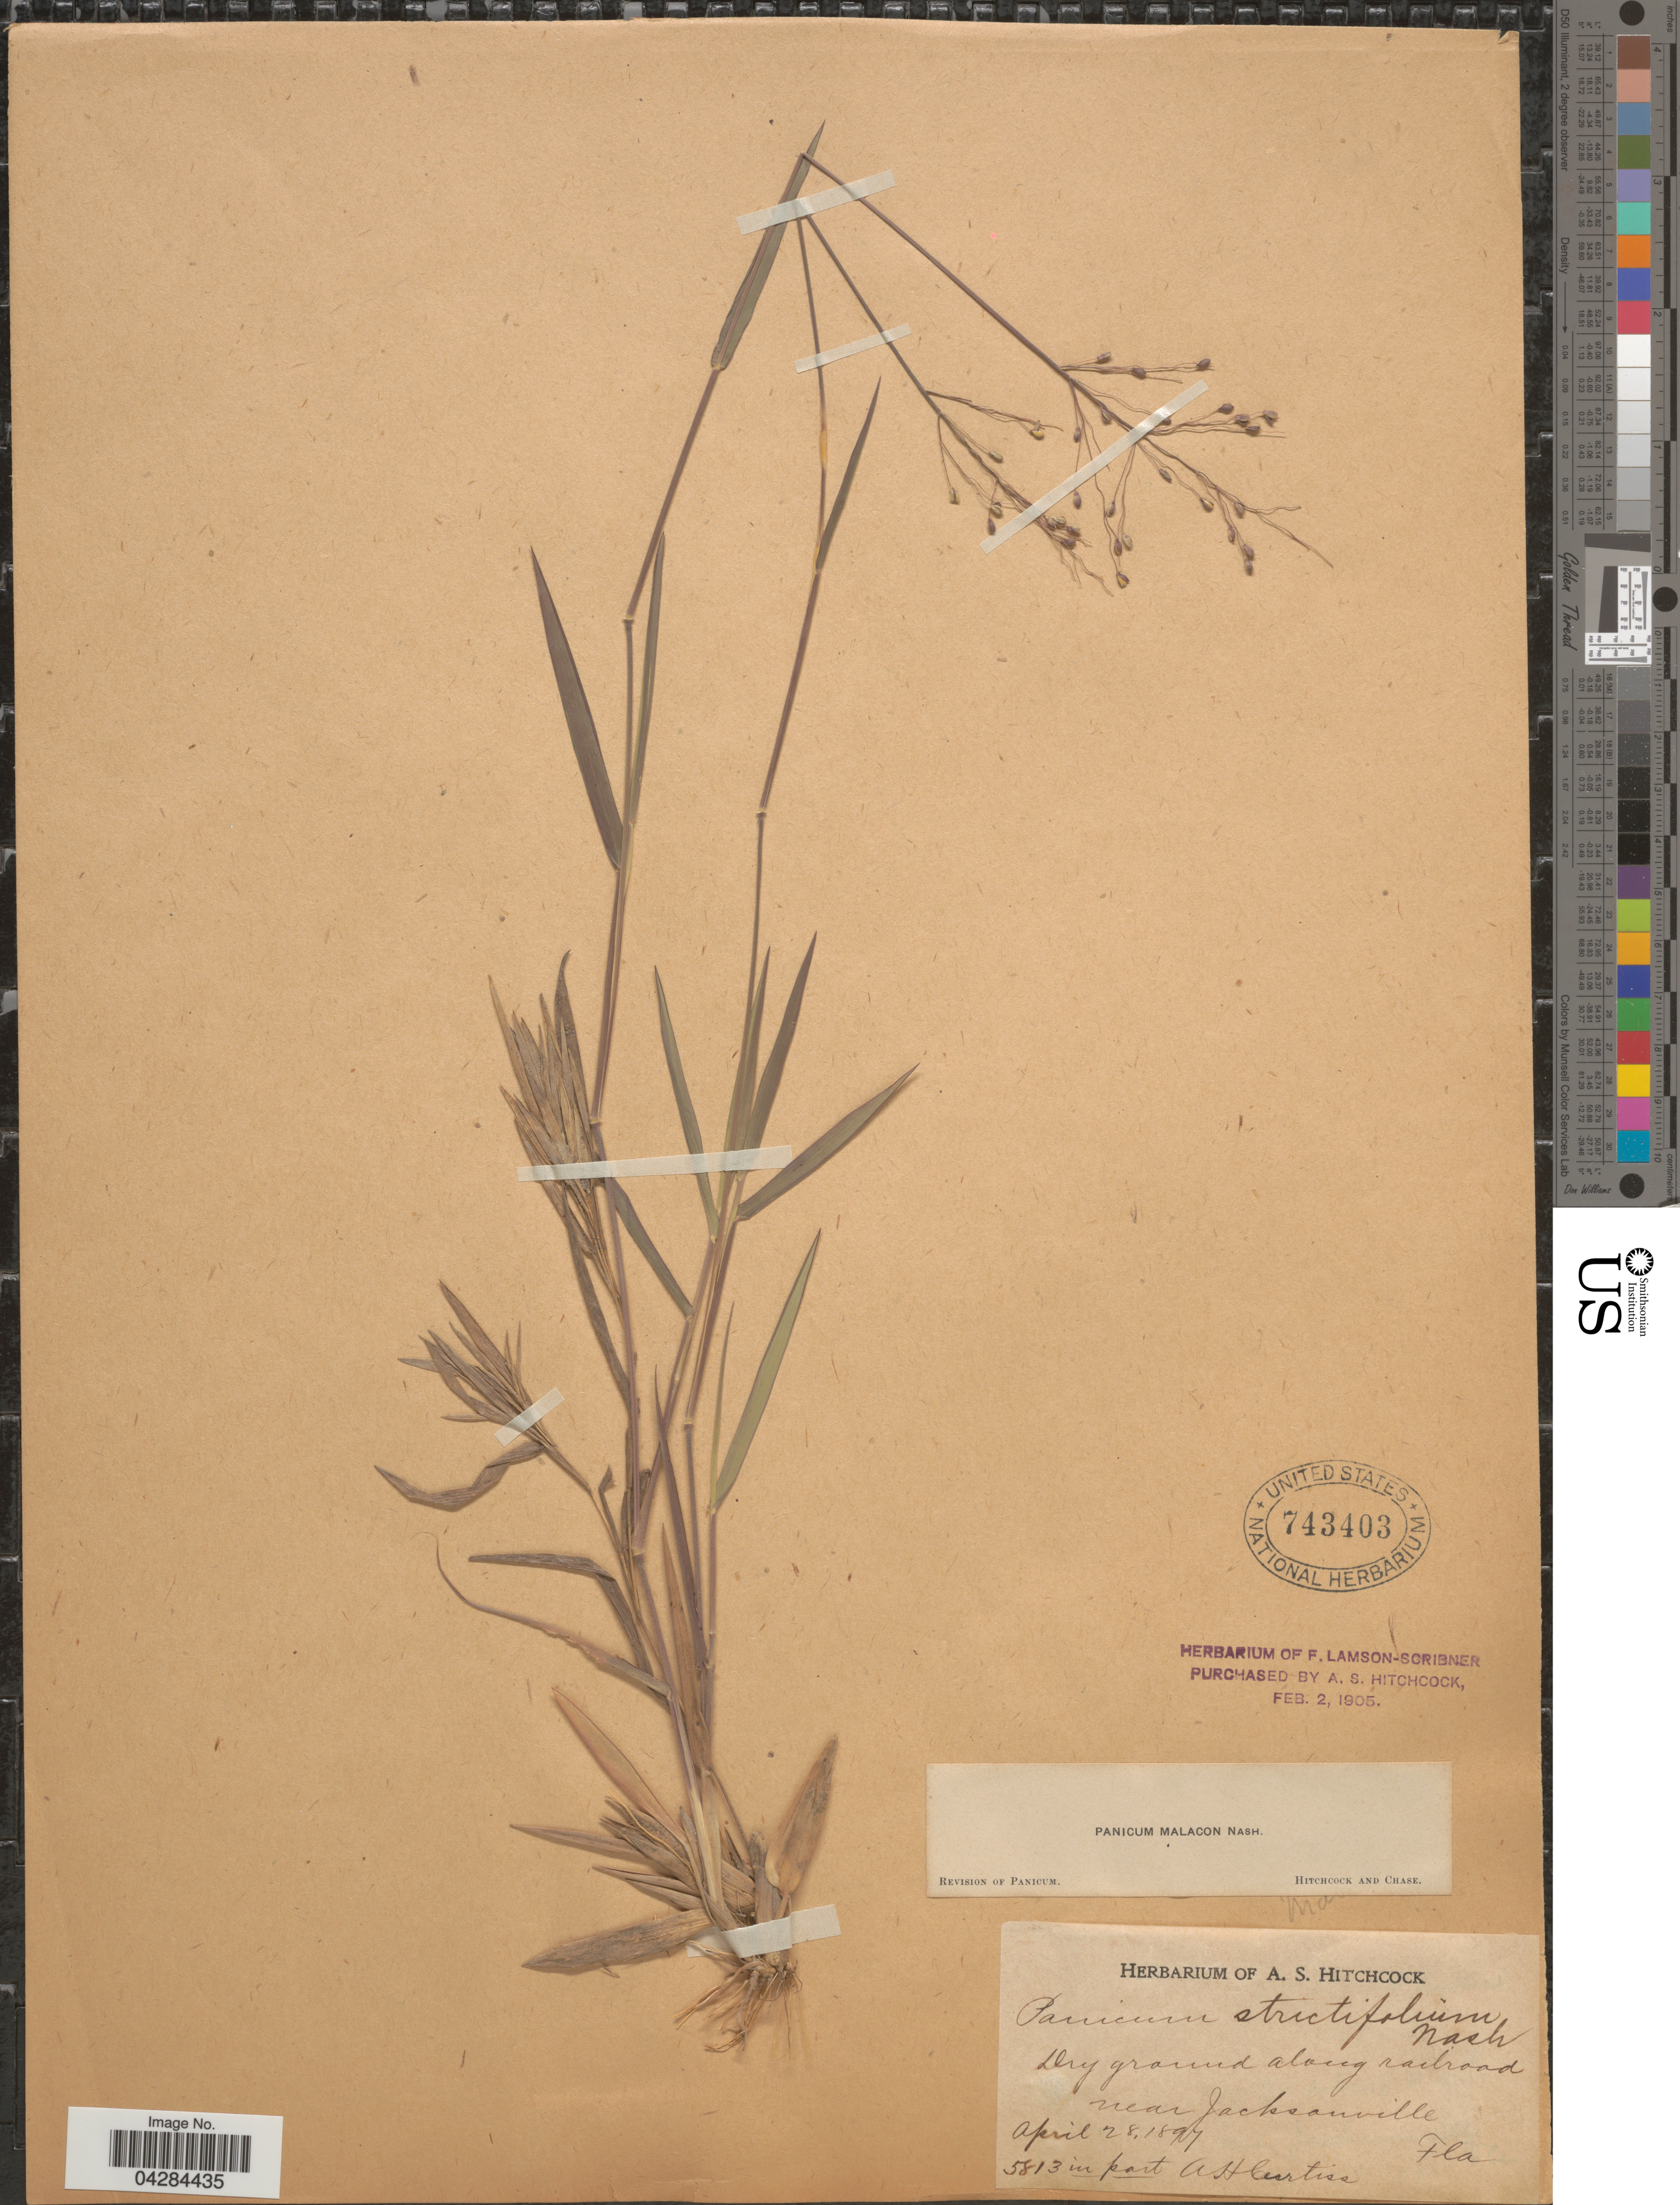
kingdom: Plantae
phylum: Tracheophyta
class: Liliopsida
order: Poales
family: Poaceae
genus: Dichanthelium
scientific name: Dichanthelium ovale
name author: (Elliott) Gould & C.A. Clark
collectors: A. H. Curtiss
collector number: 5813 in part?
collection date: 1897-04-28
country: United States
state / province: Florida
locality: Dry ground along railroad near Jacksonville.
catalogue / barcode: US 743403